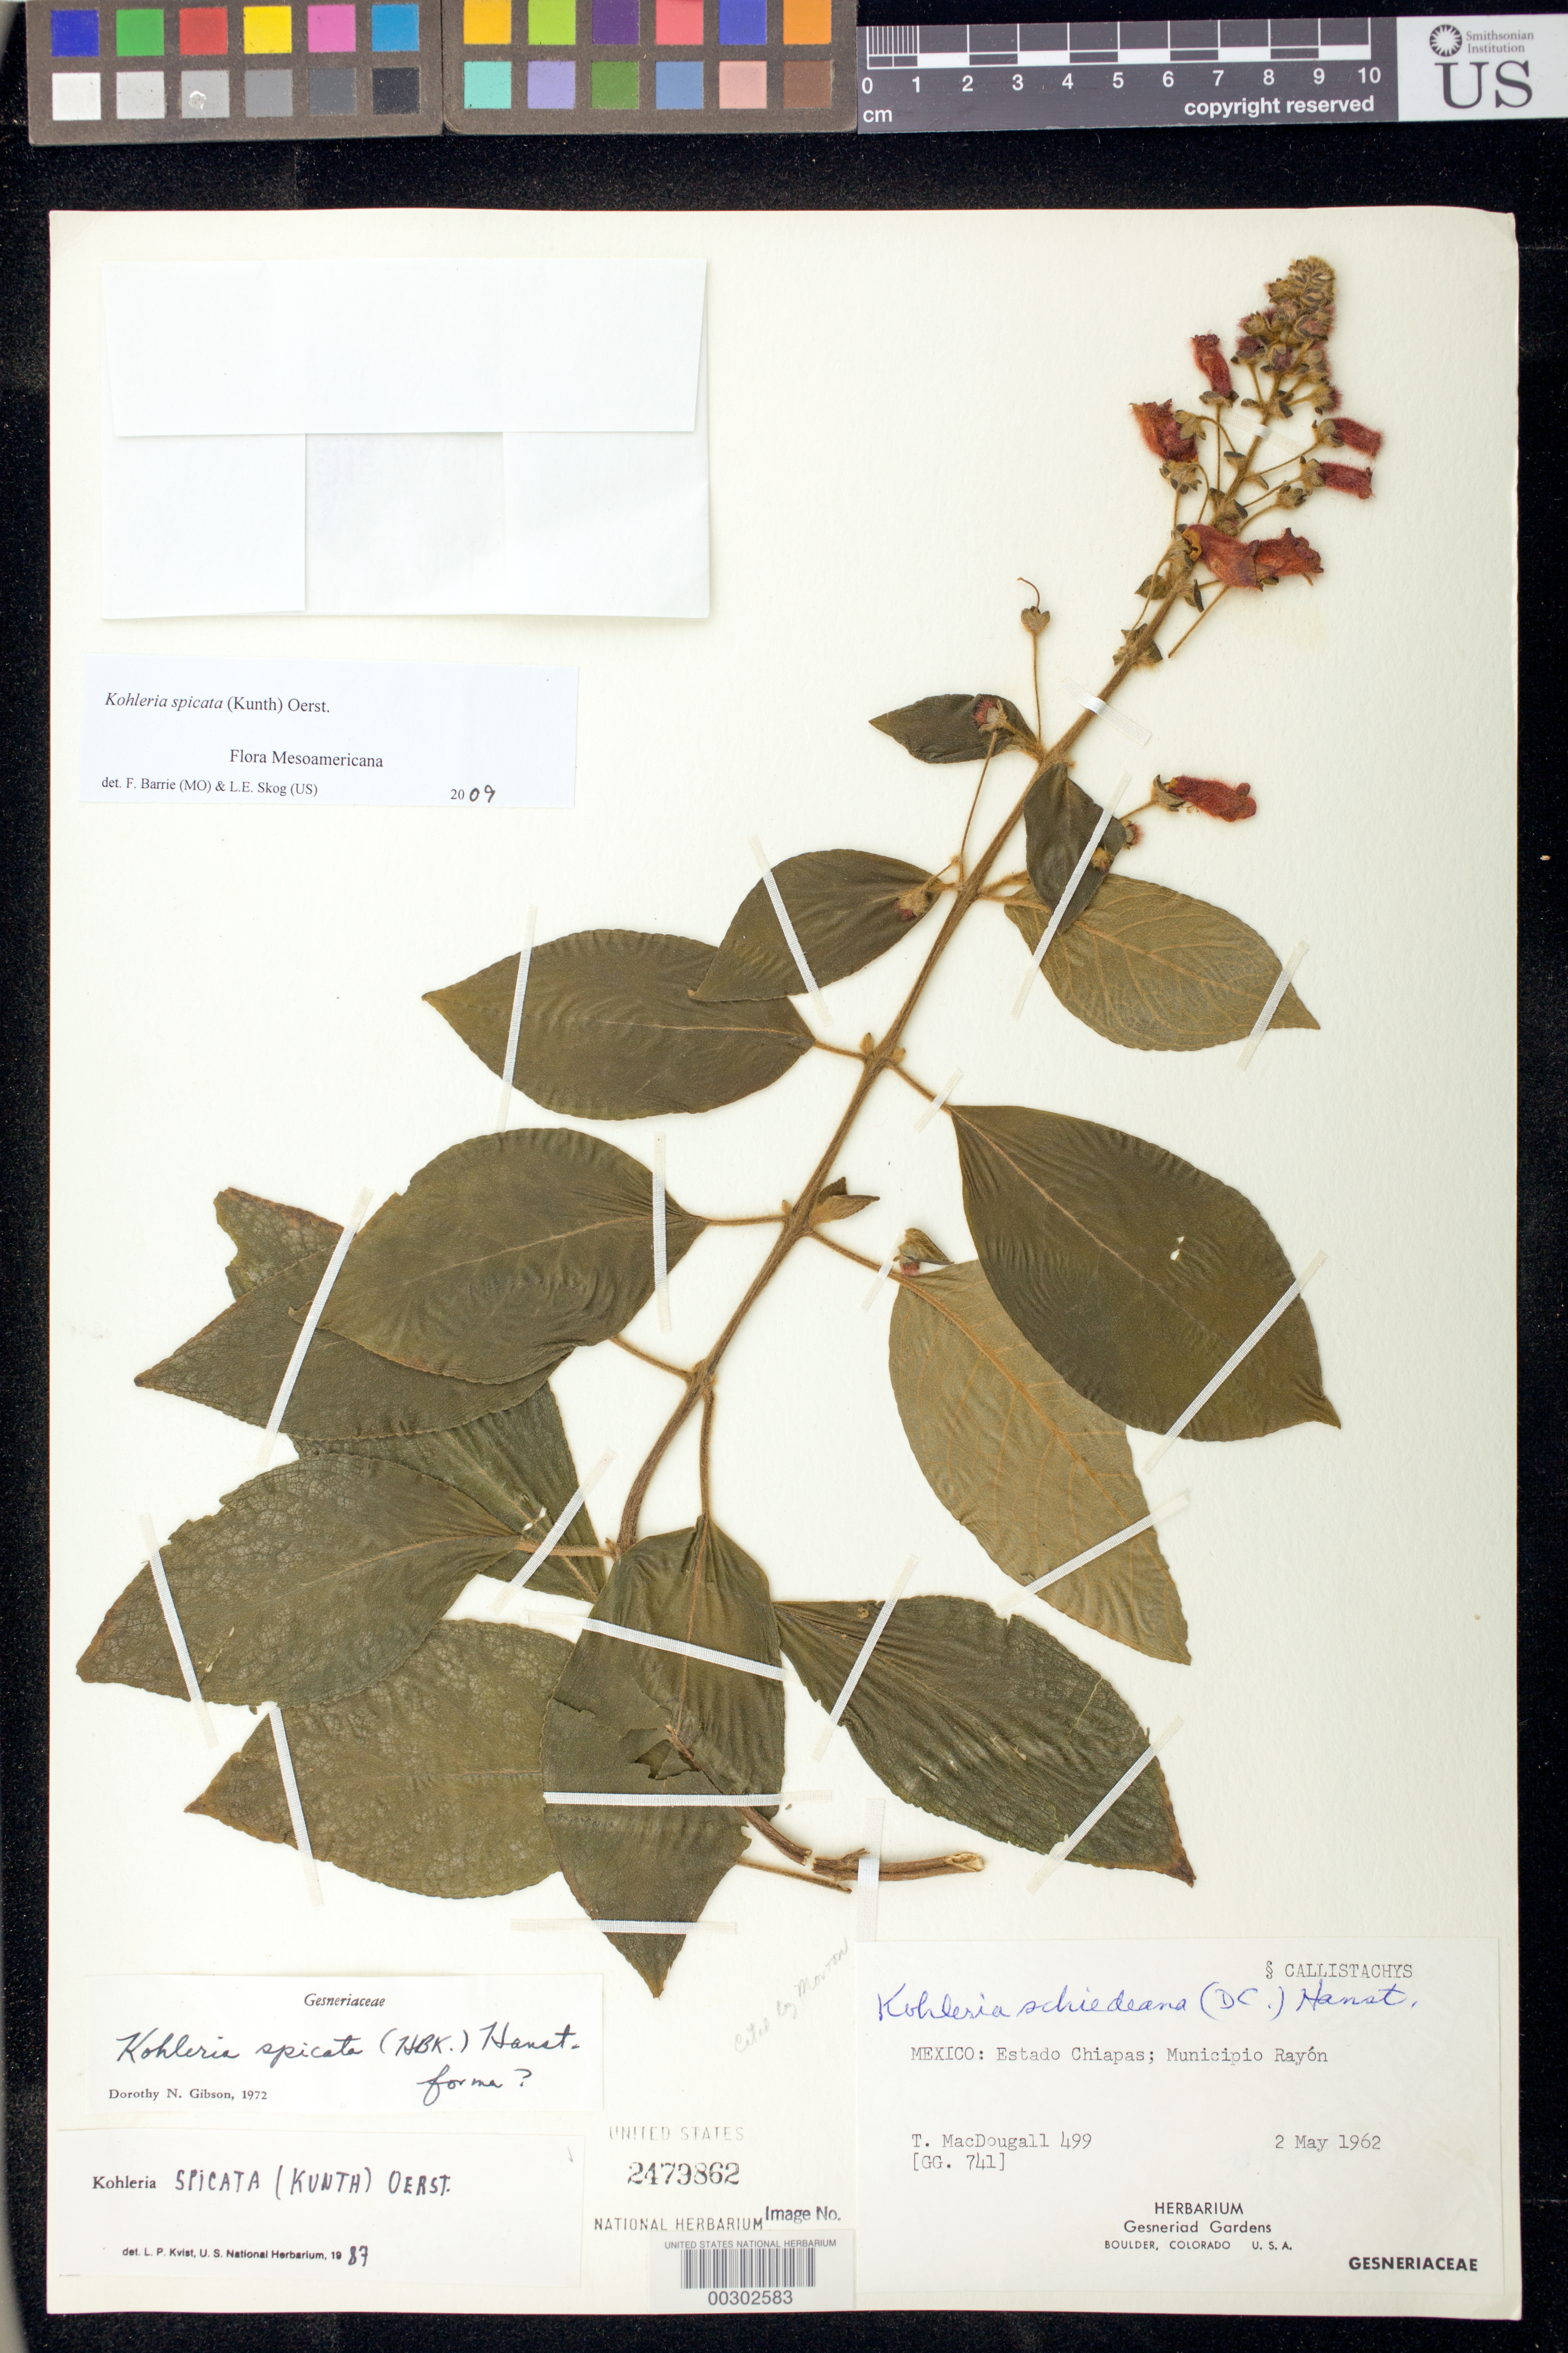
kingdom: Plantae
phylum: Tracheophyta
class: Magnoliopsida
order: Lamiales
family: Gesneriaceae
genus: Kohleria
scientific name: Kohleria spicata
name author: (Kunth) Oerst.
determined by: Skog, Laurence E.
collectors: T. Macdougall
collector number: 499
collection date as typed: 02 May 1962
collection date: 1962-05-02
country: Mexico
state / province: Chiapas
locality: Mpio. Rayón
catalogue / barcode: US 2479862